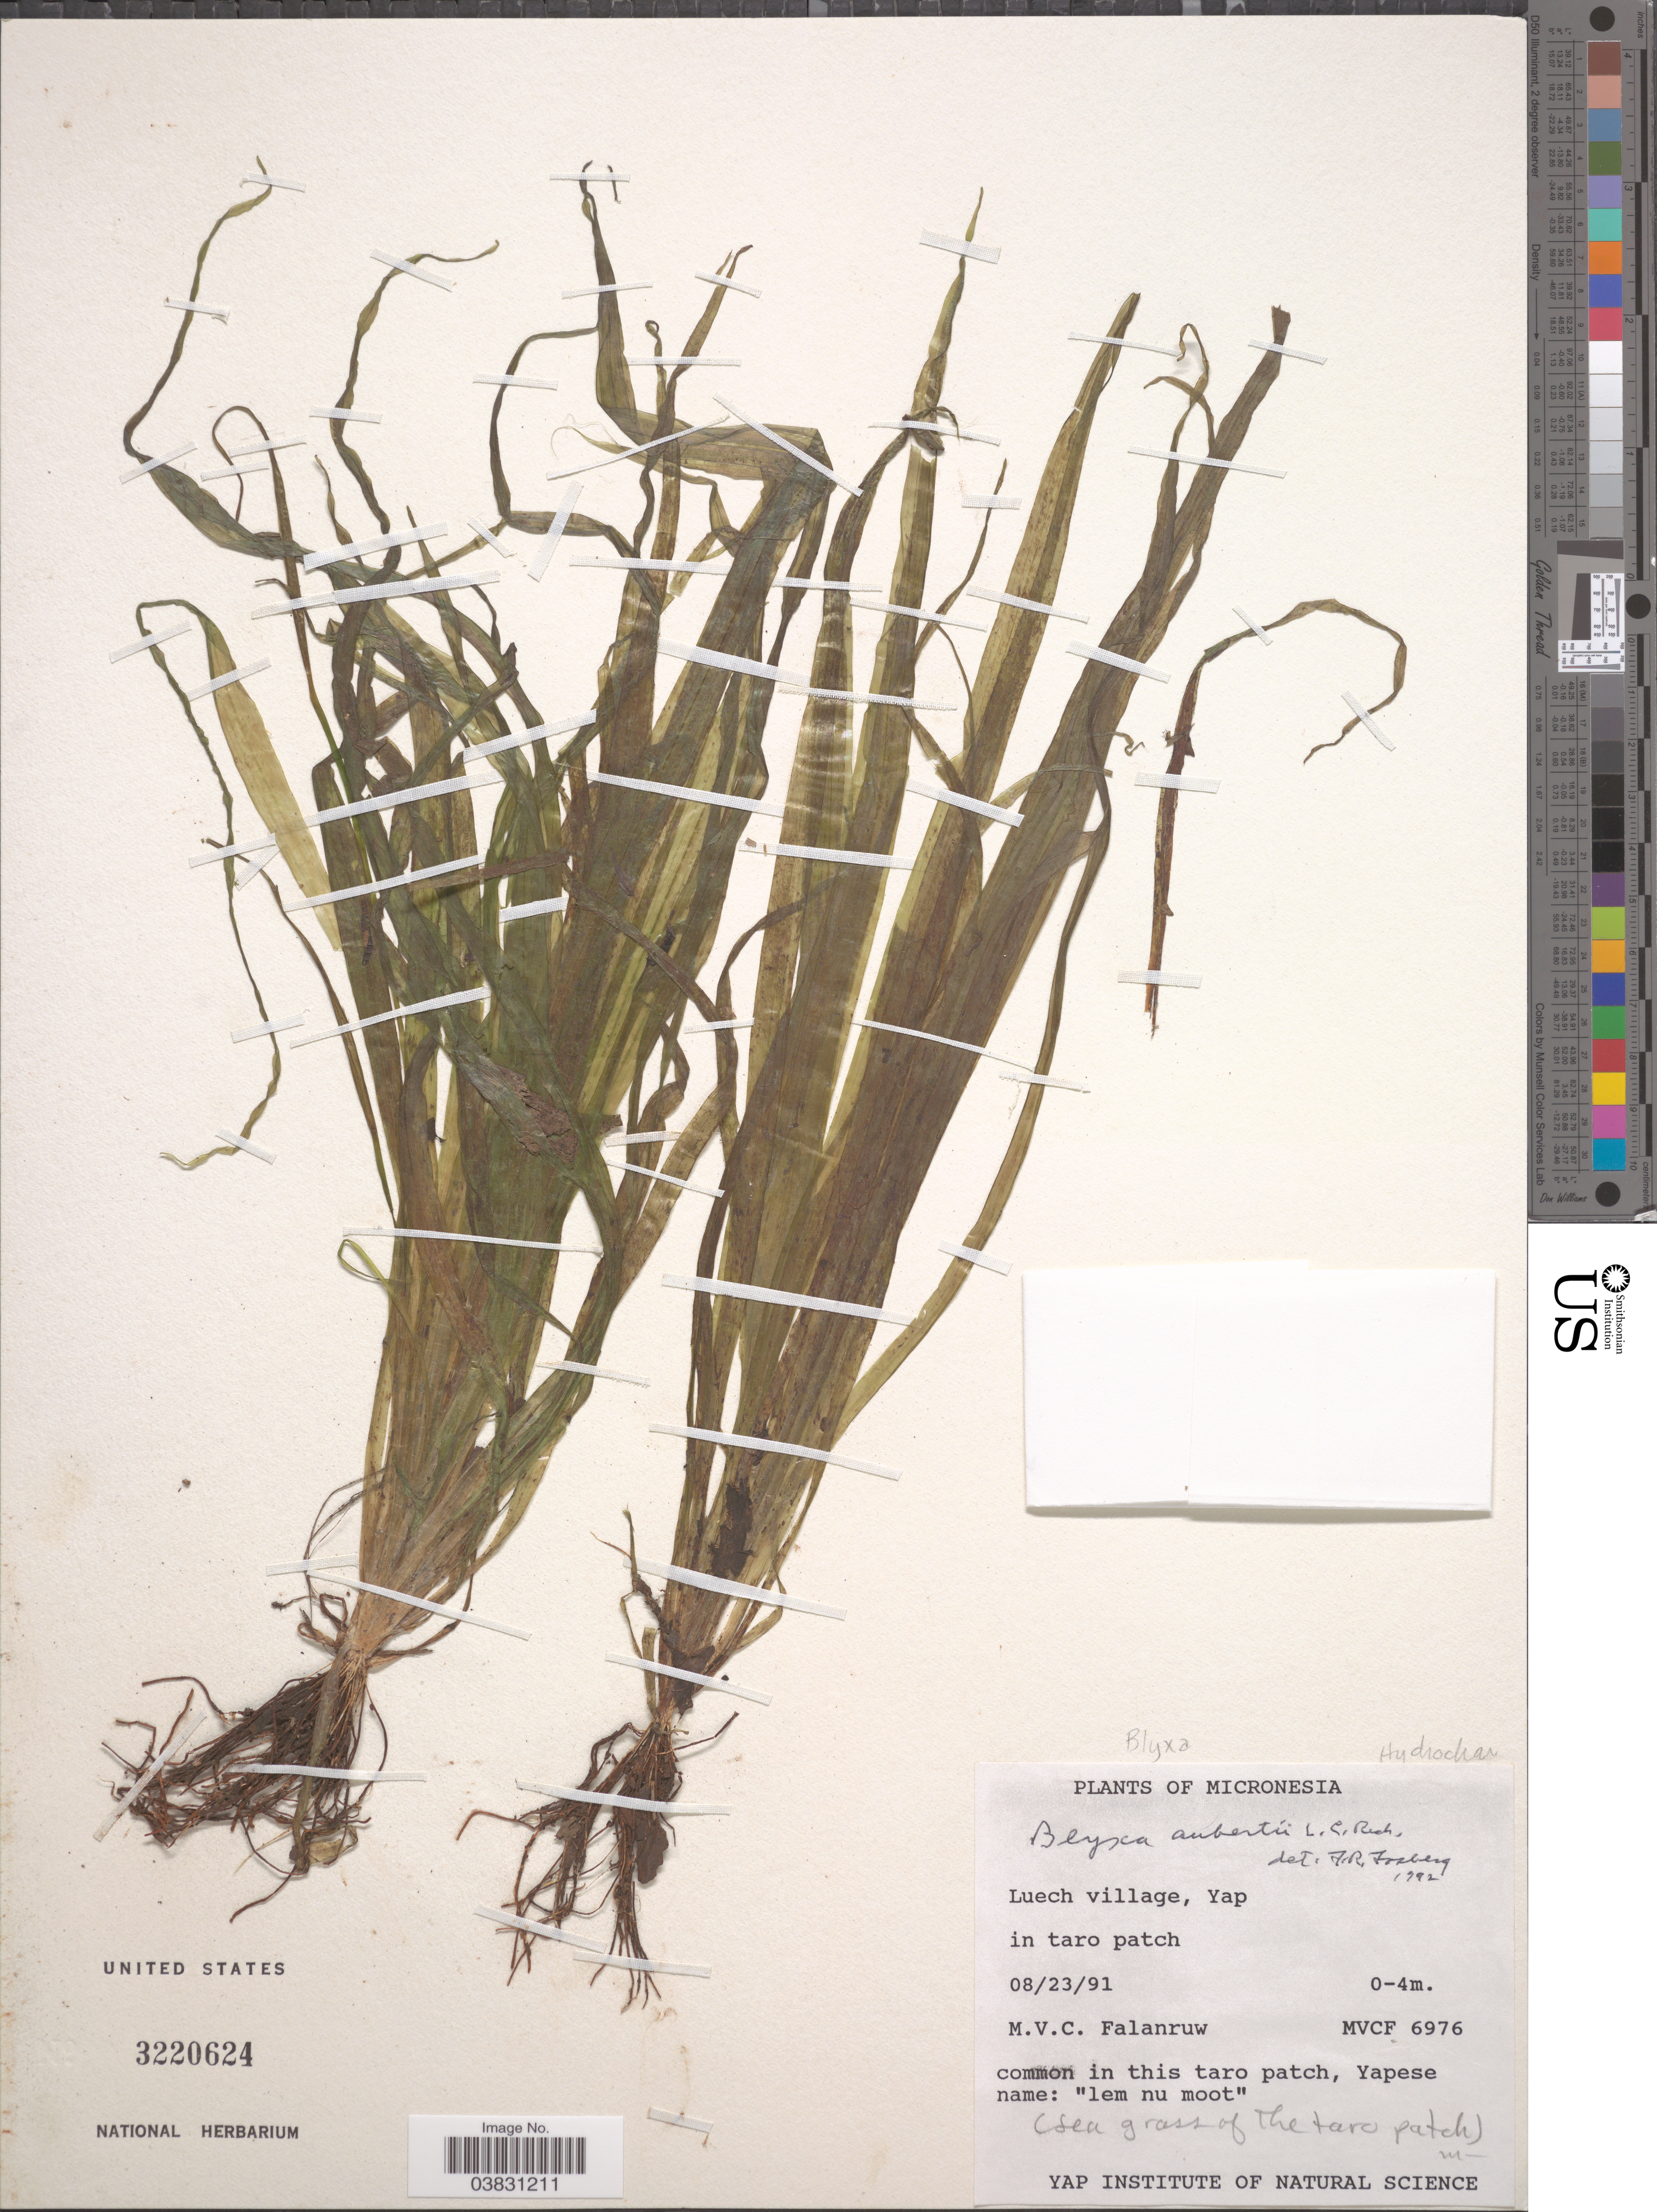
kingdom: Plantae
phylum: Tracheophyta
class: Liliopsida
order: Alismatales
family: Hydrocharitaceae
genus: Blyxa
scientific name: Blyxa aubertii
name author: Rich.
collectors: M. V. Falanruw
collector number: MVCF 6976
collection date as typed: Transcribed d/m/y: 23/8/91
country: Micronesia, Federated States of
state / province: Yap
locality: Luech village.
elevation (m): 0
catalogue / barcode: US 3220624